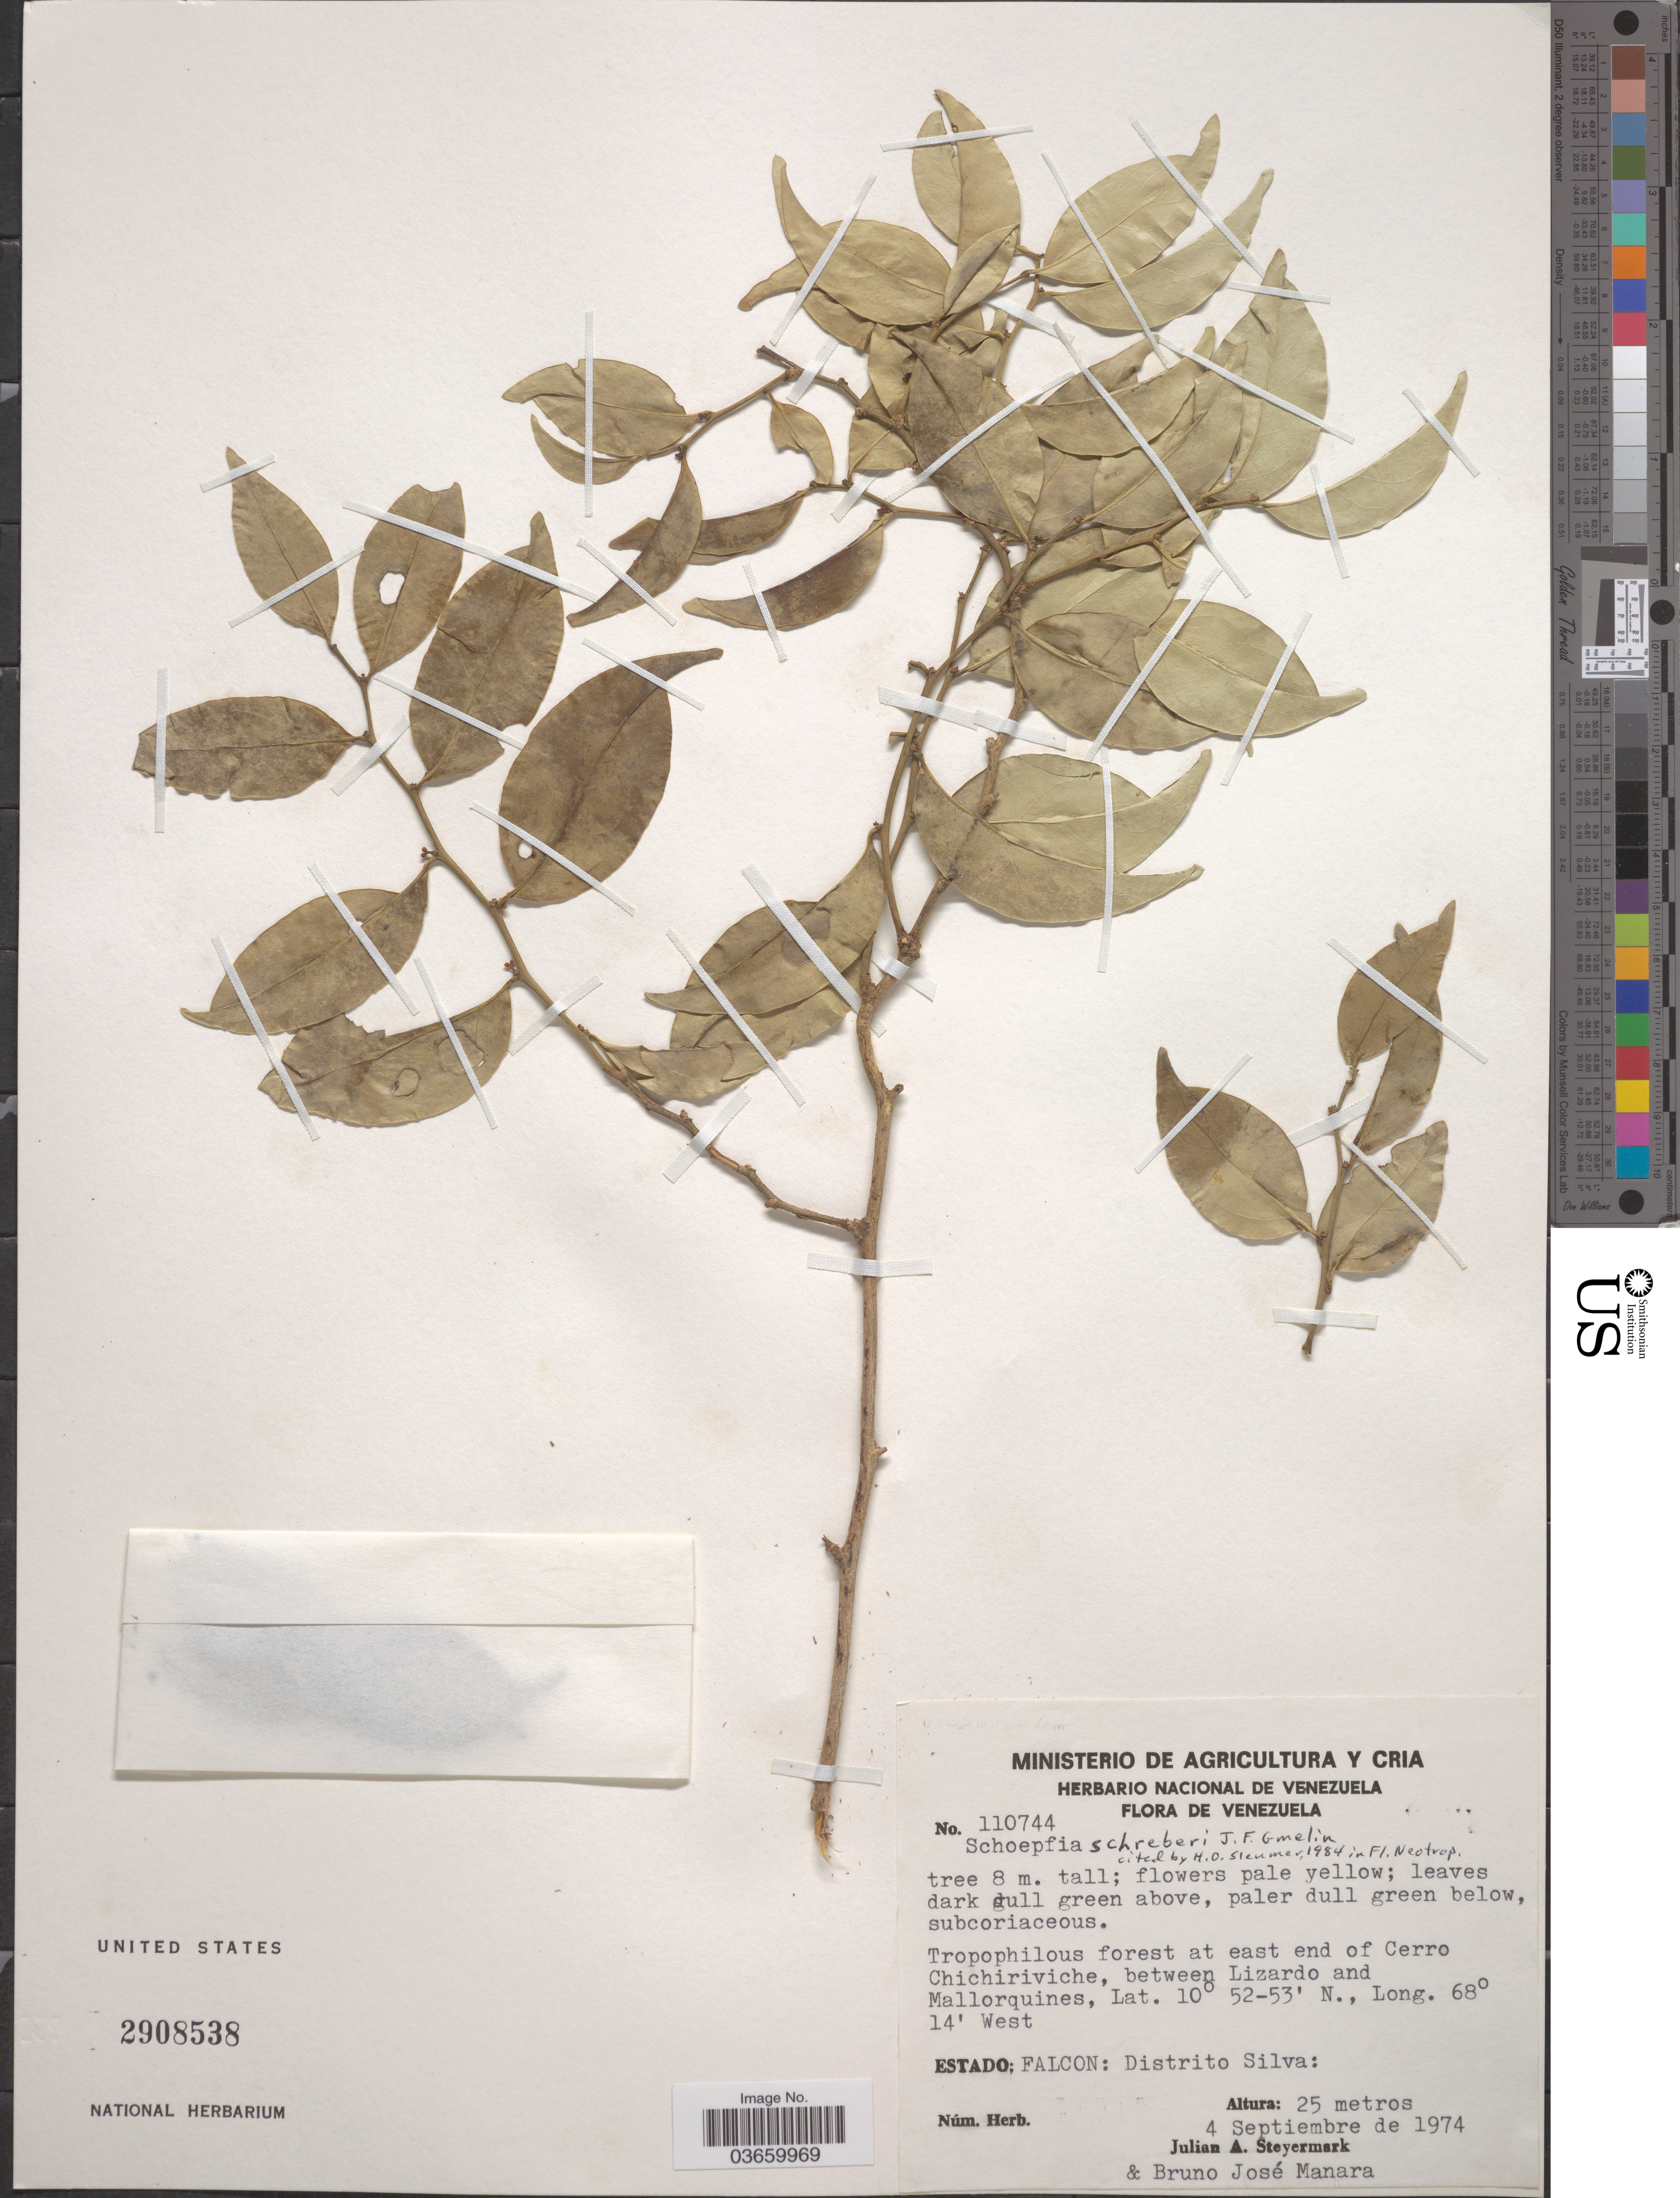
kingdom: Plantae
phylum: Tracheophyta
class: Magnoliopsida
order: Santalales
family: Schoepfiaceae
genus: Schoepfia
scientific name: Schoepfia schreberi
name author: J.F. Gmel.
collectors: J. Steyermark & B. Manara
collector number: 110744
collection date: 1974-09-04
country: Venezuela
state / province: Falcón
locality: Tropophilous forest at east end of Cerro Chichiriviche, between Lizardo and Mallorquines. Distrito Silva.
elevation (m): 25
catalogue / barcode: US 2908538